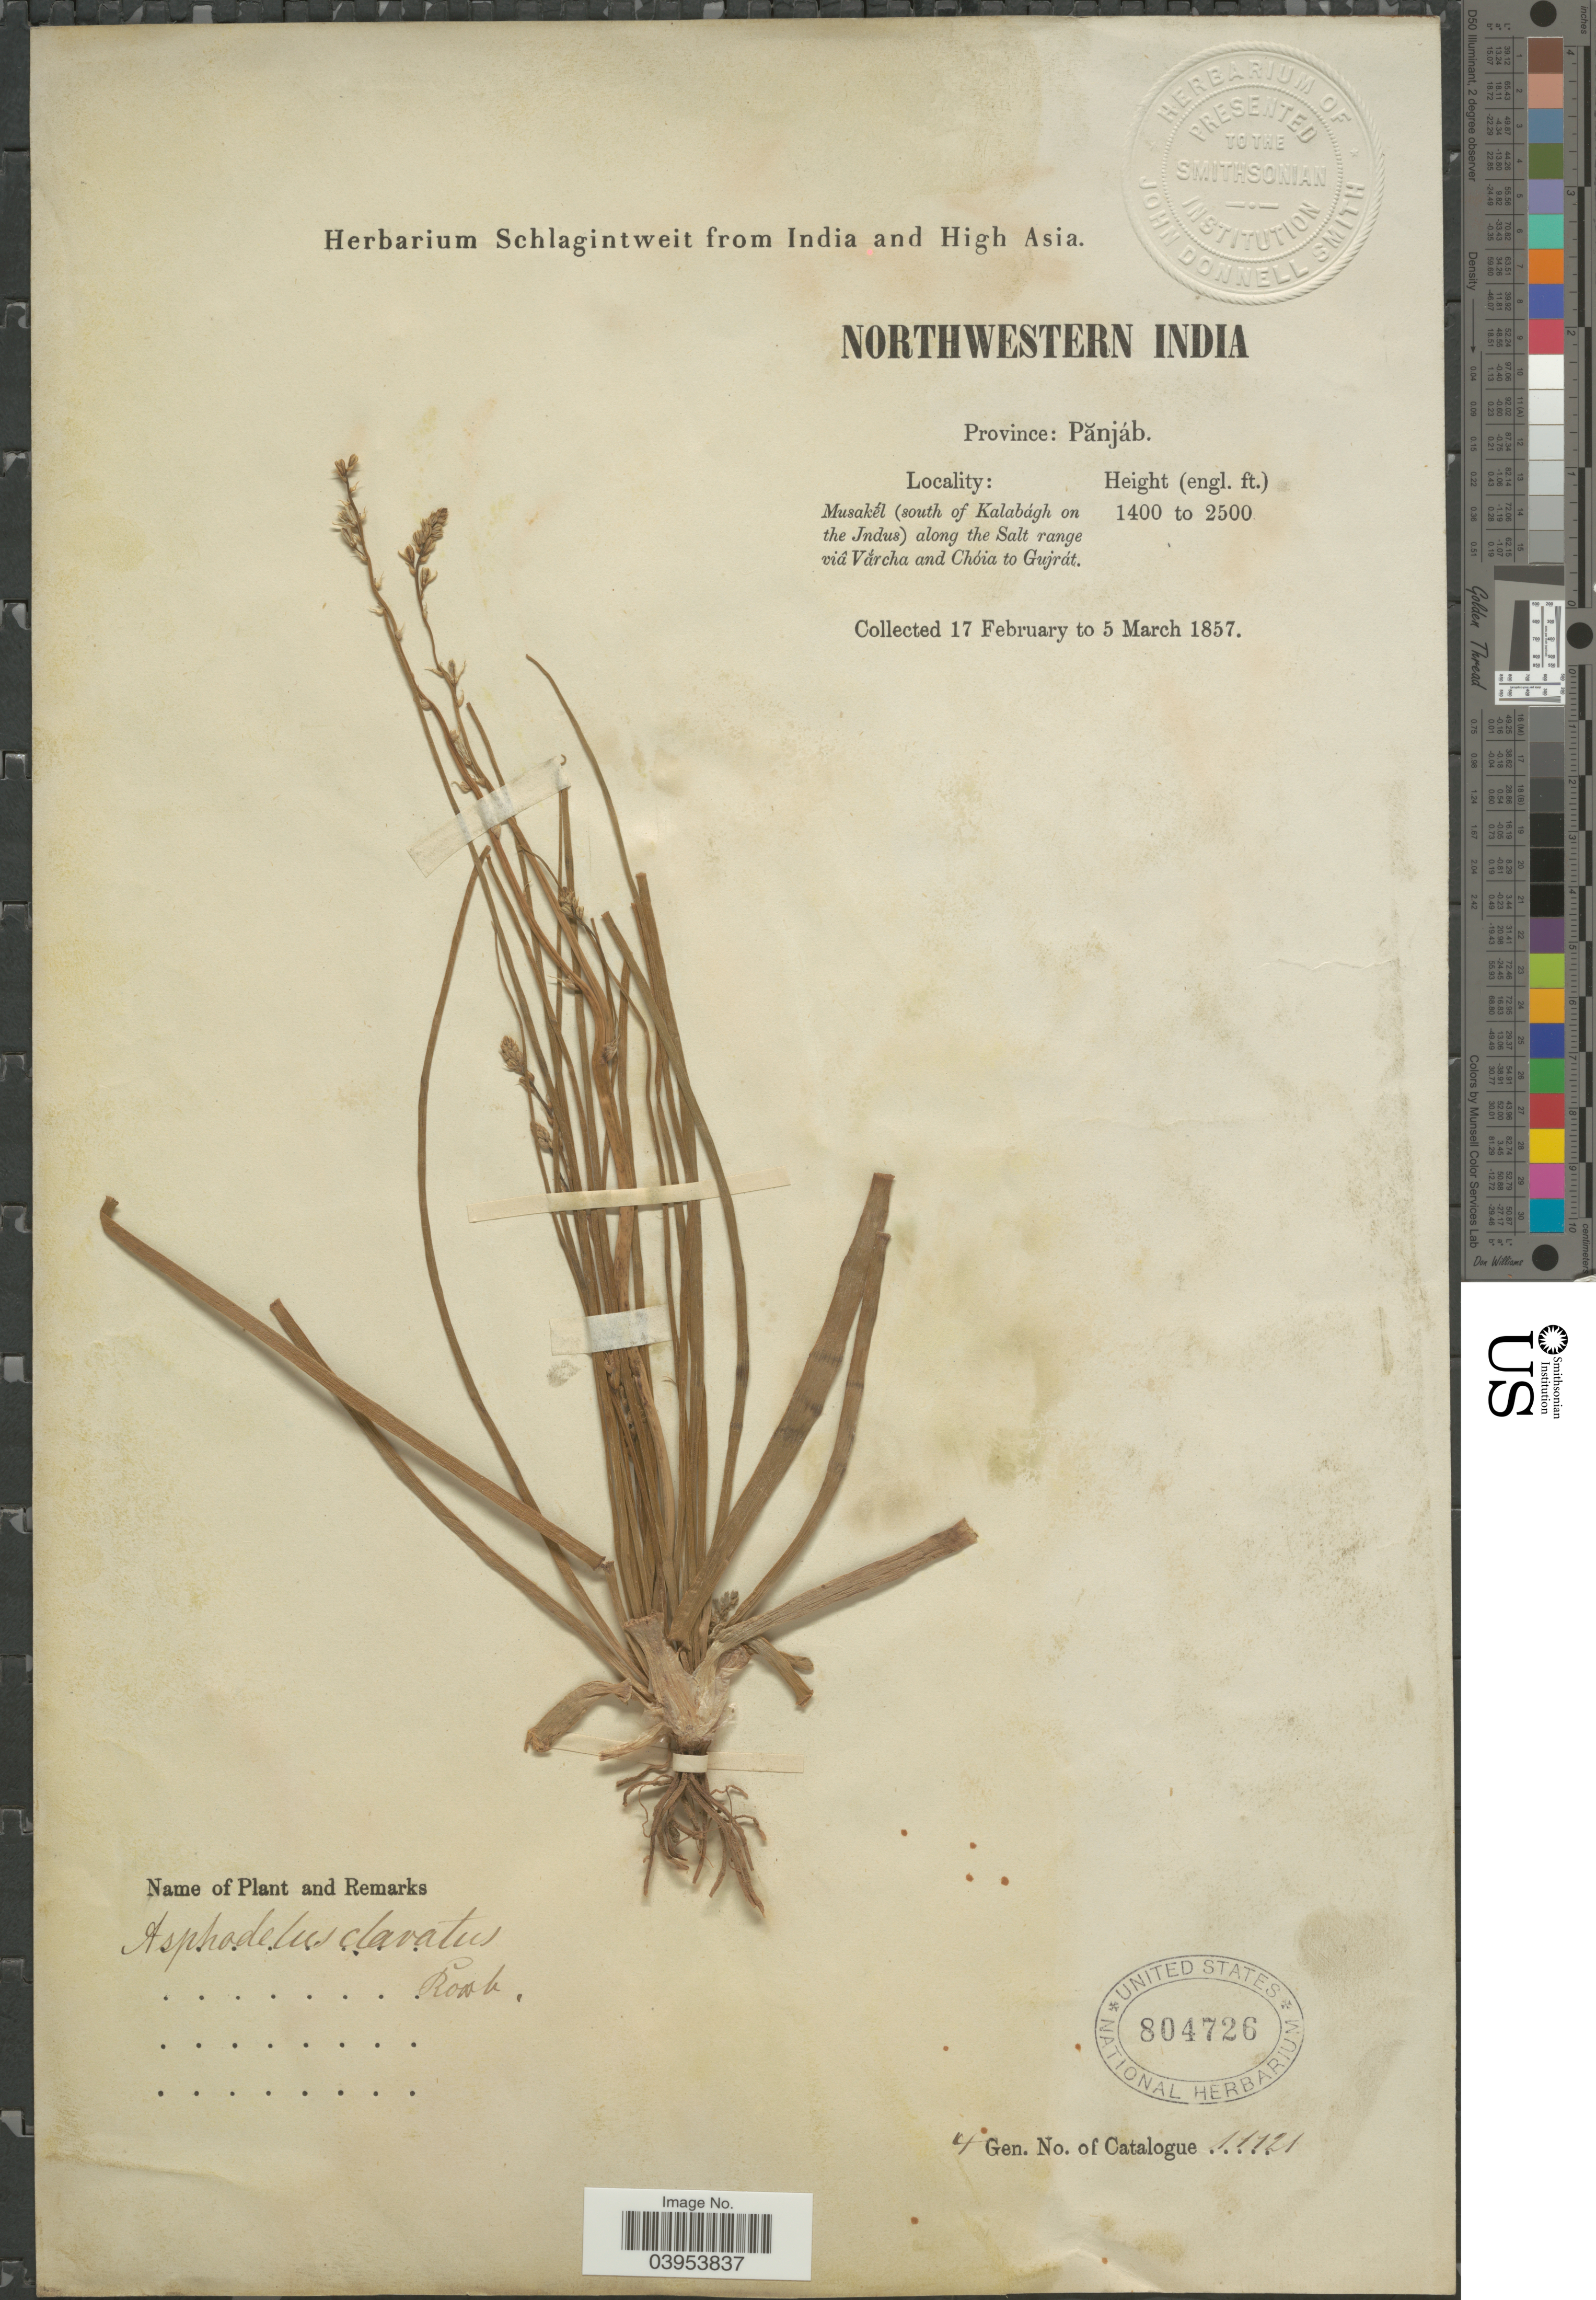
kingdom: Plantae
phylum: Tracheophyta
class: Liliopsida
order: Asparagales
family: Asphodelaceae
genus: Asphodelus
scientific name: Asphodelus clavatus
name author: Roxb.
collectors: ex herb. Schlagintweit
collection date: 1857-02-17/1957-03-05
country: India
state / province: Punjab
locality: Northwestern India. Province: Pănjáb. Musakél (south of Kalabágh on the Indus) along the Salt range viâ Vărcha and Chóia to Gujrát.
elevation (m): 427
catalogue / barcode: US 804726